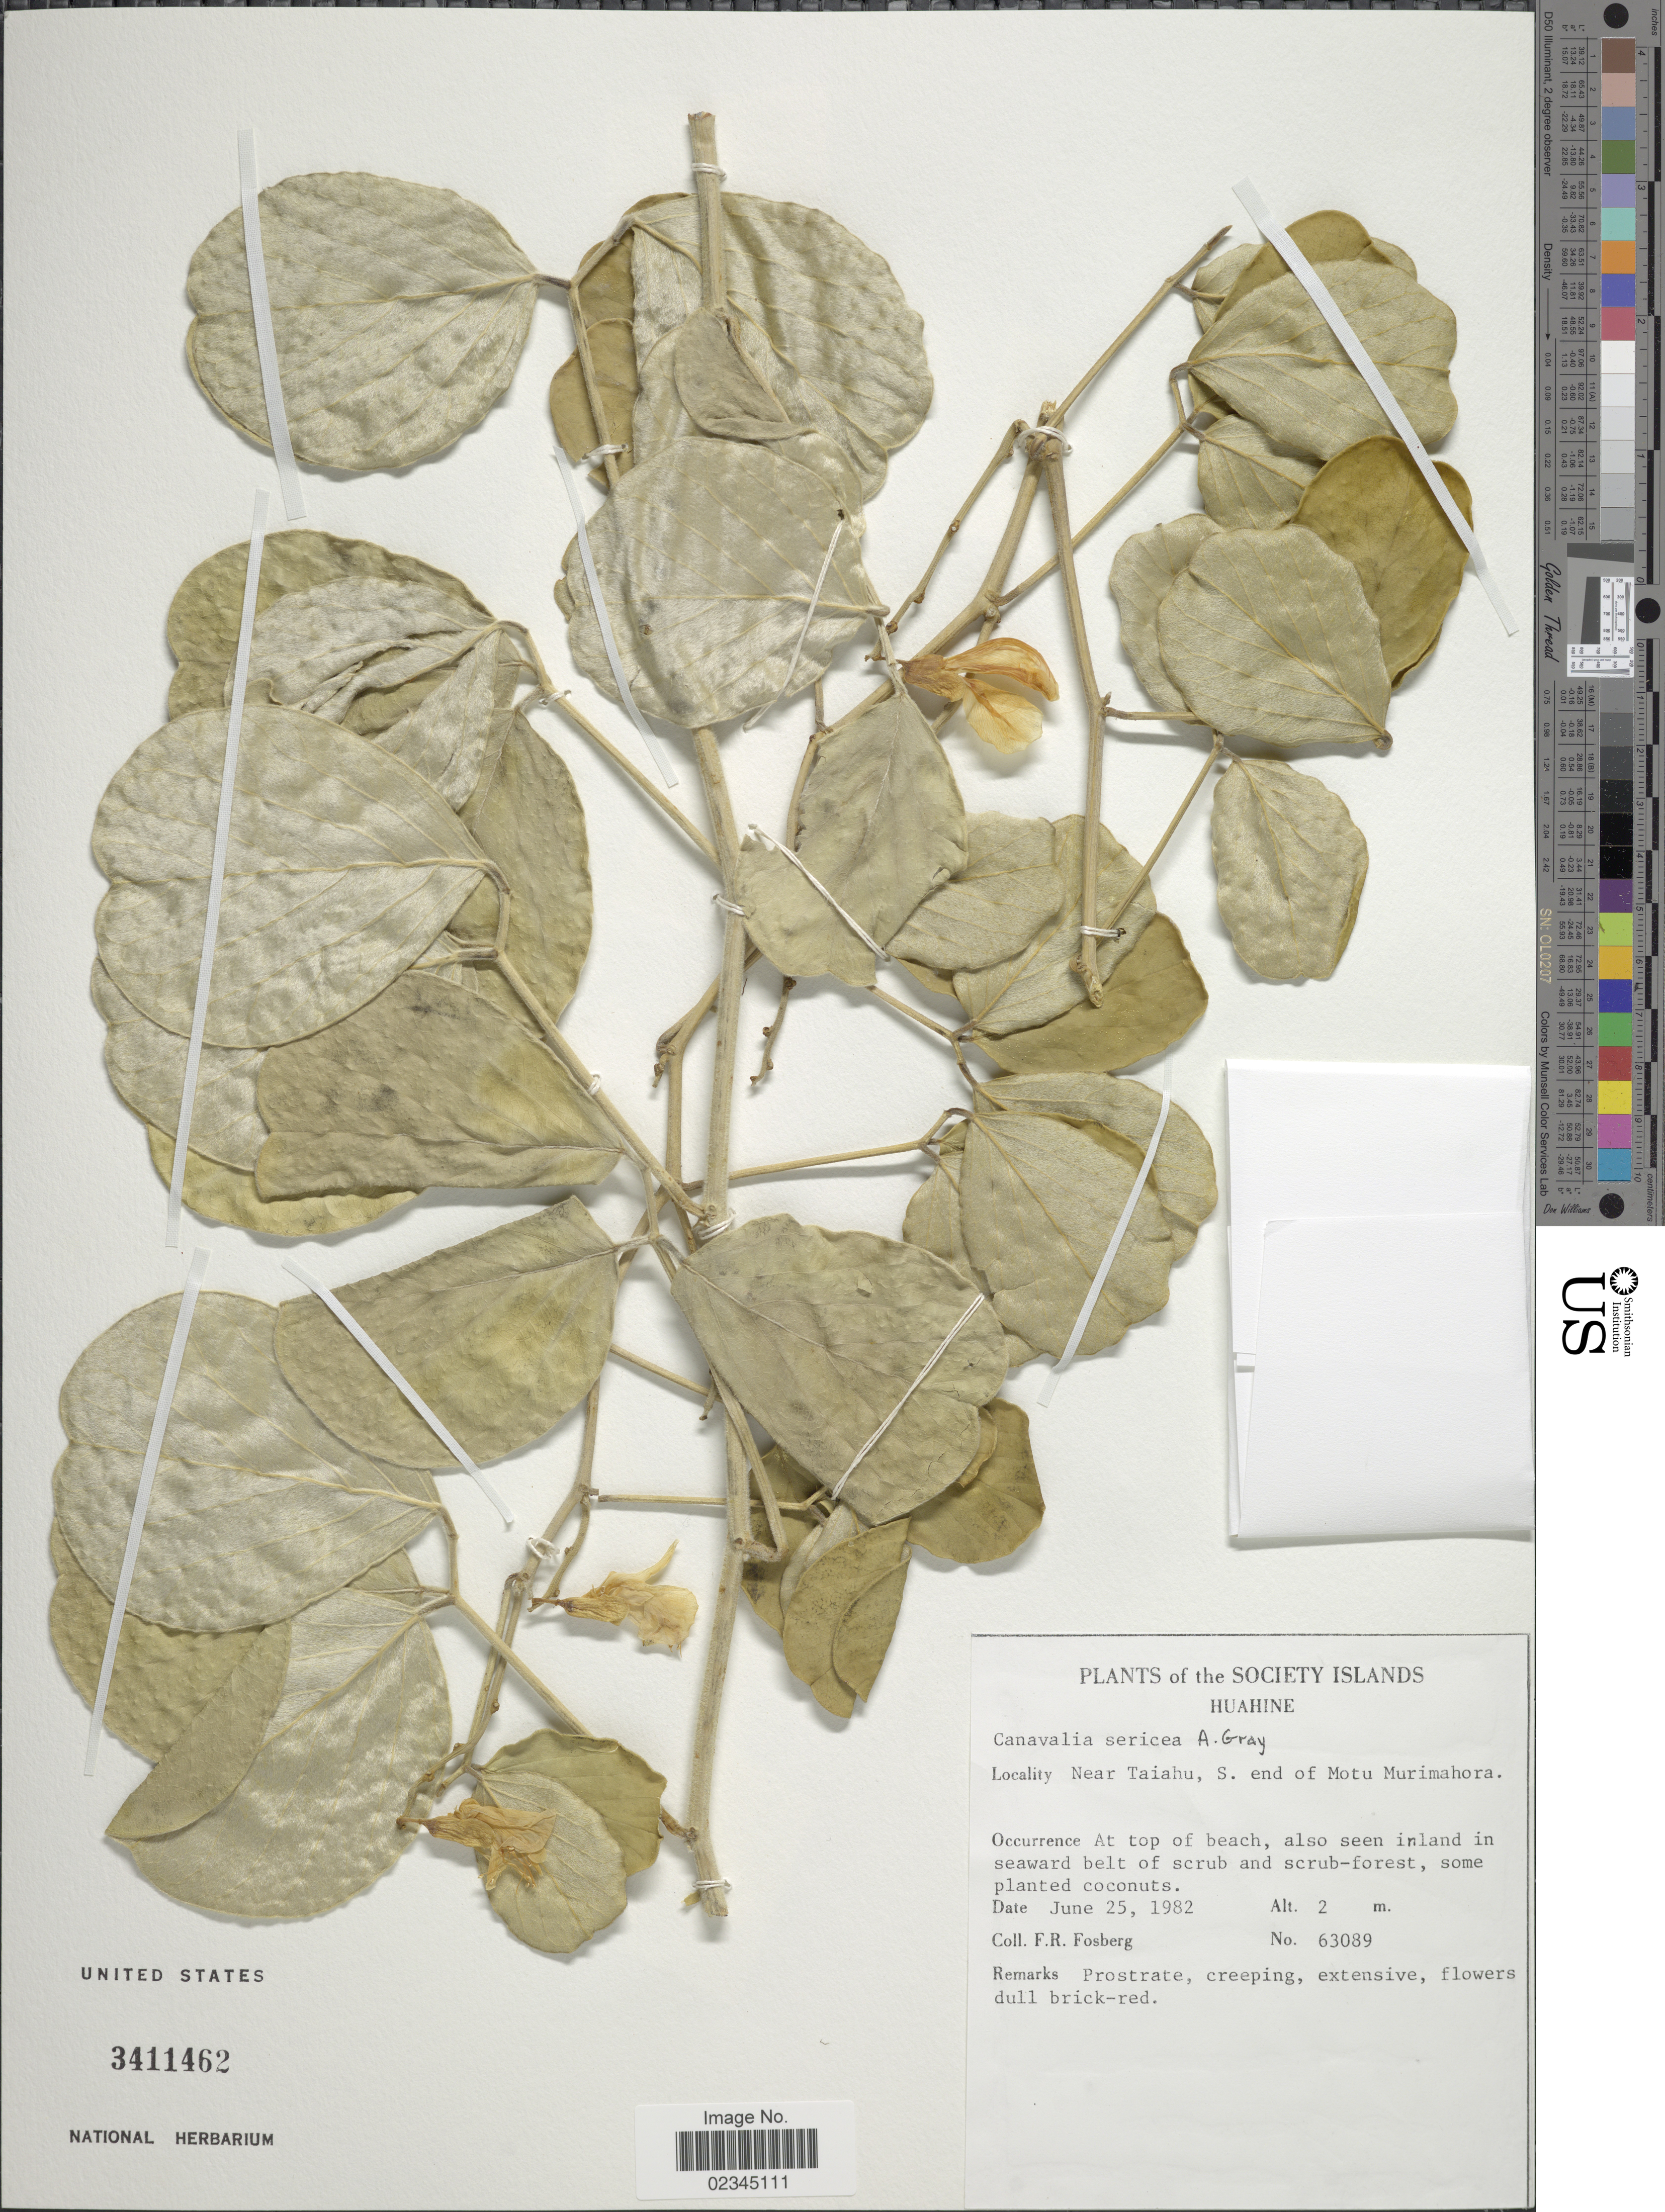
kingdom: Plantae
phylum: Tracheophyta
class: Magnoliopsida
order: Fabales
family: Fabaceae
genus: Canavalia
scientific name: Canavalia sericea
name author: A. Gray in Wilkes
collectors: F. R. Fosberg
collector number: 63089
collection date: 1982-06-25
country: French Polynesia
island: Huahine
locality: Near Taiahu, S. enf of Motu Murimahora at top beach, also seen inland in seaward belt of scrub. Society Islands. Huahine.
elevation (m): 2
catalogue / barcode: US 3411462